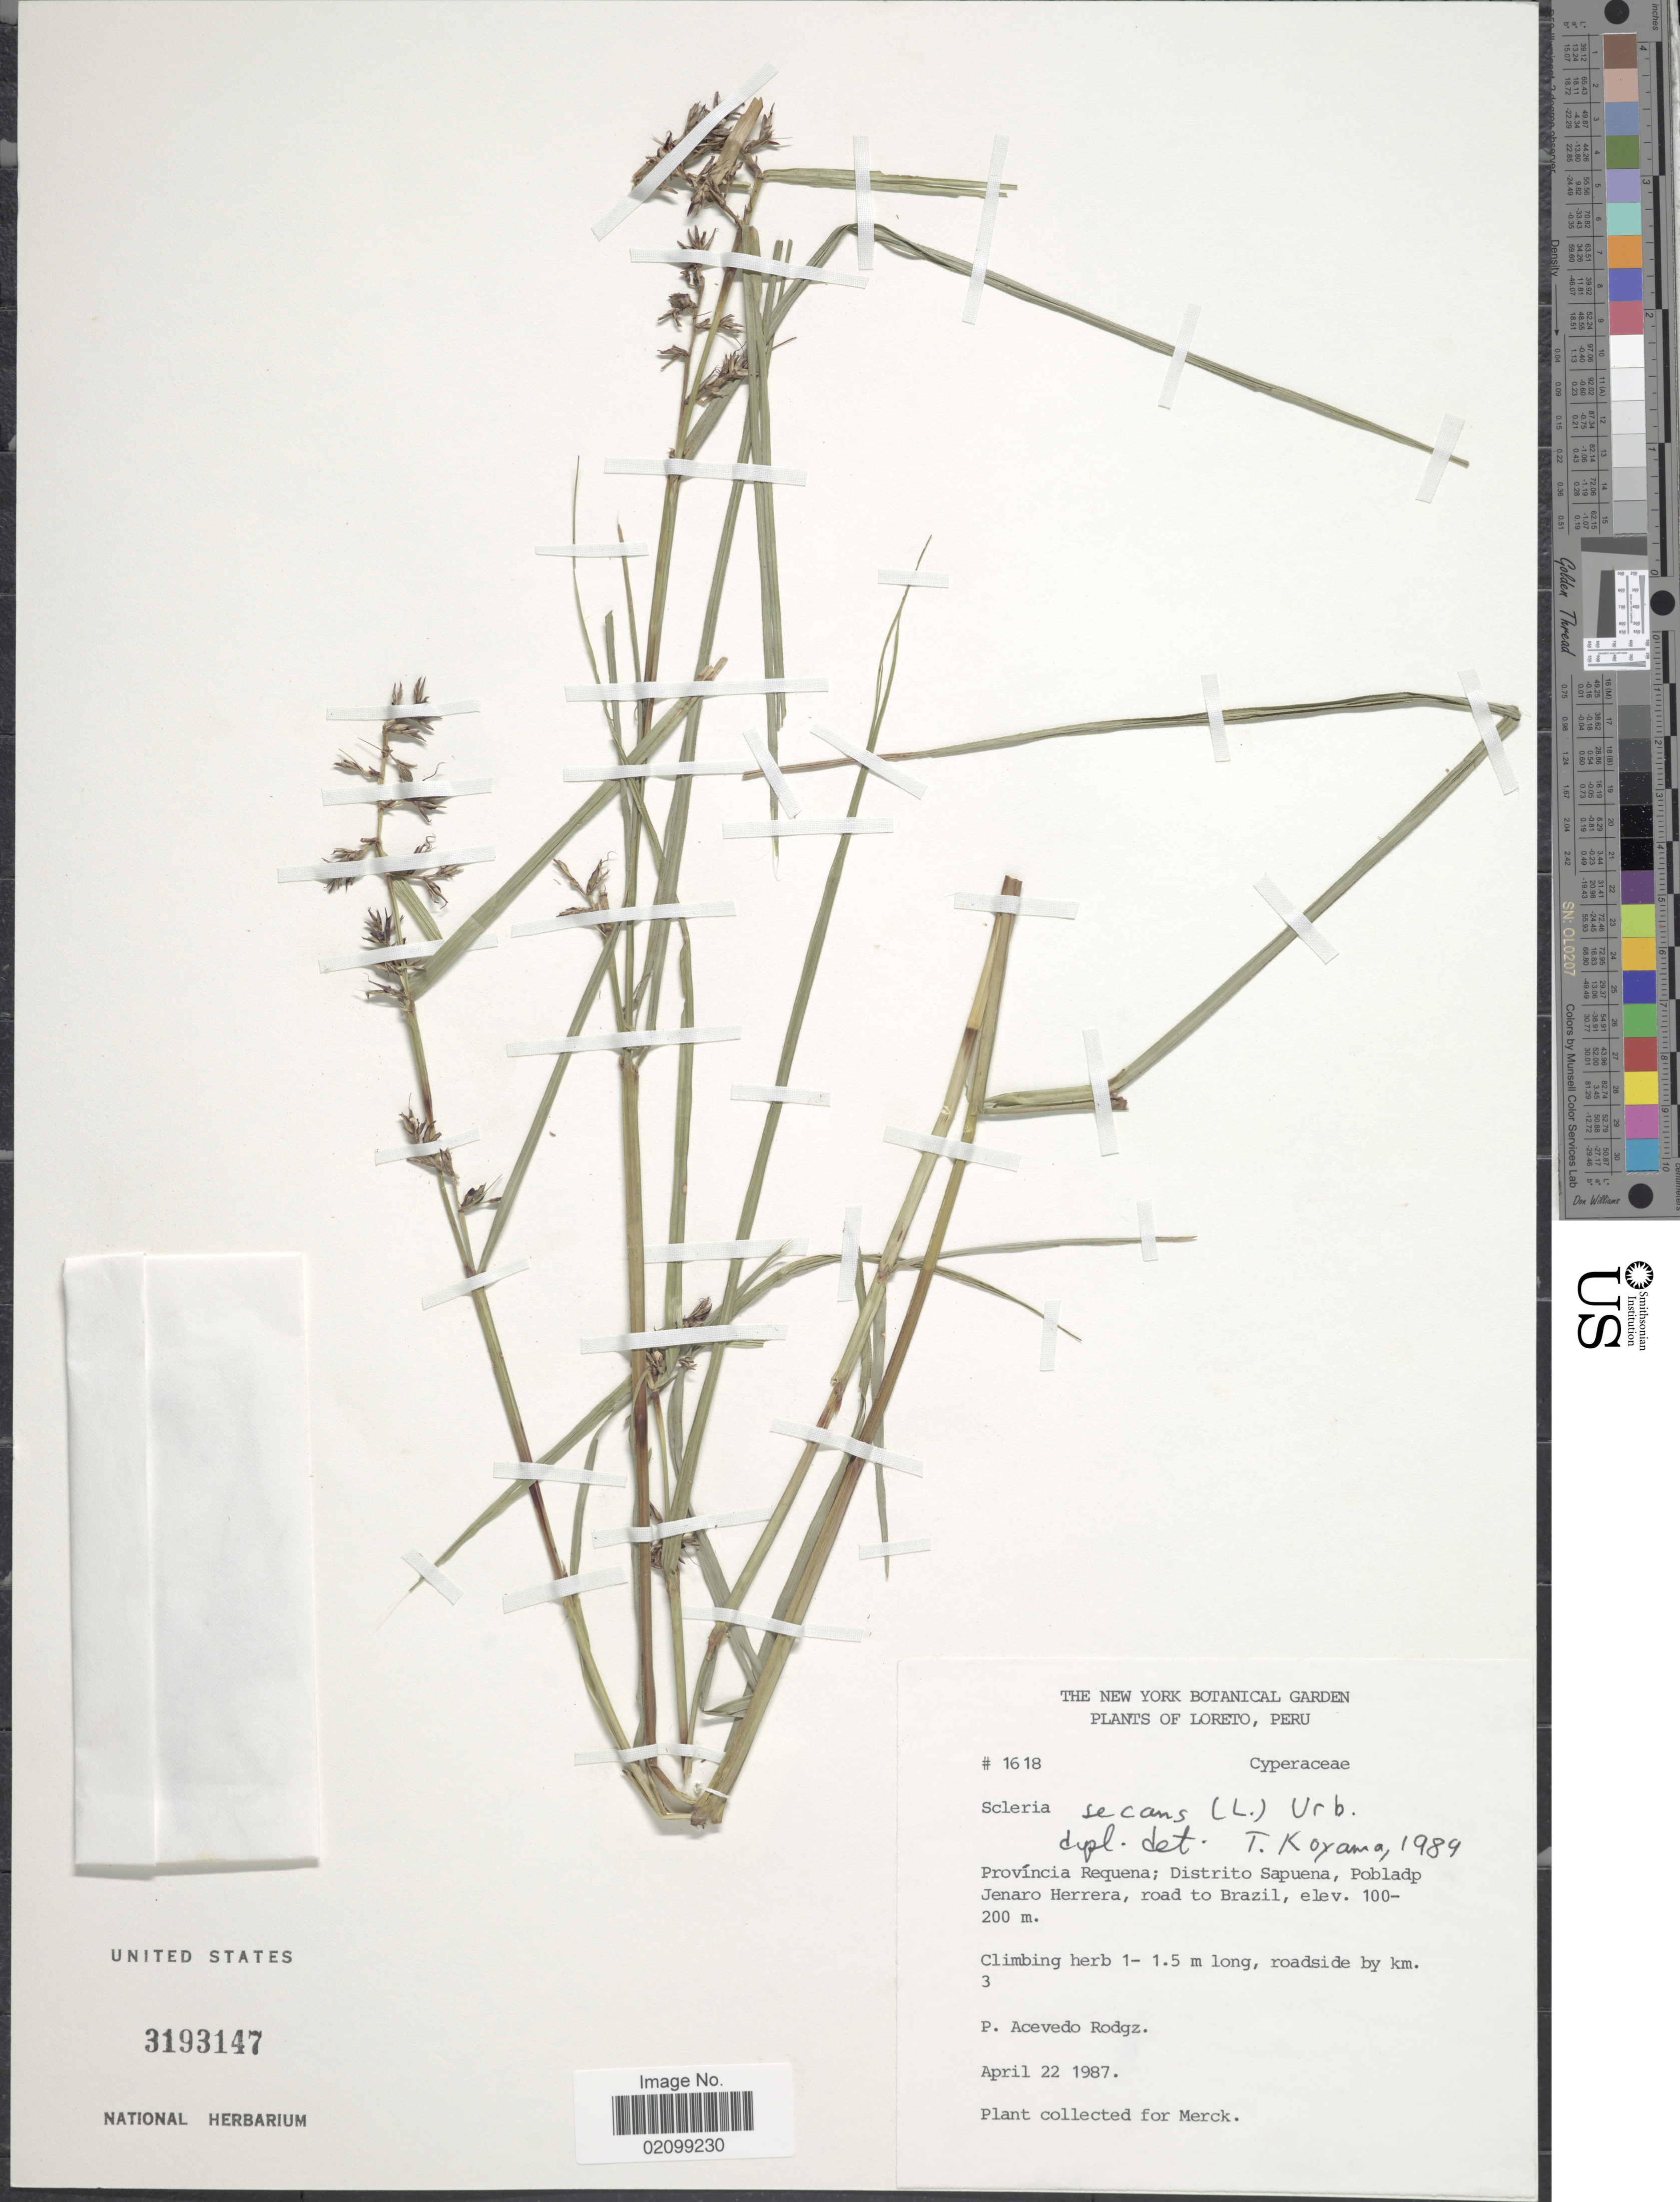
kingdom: Plantae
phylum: Tracheophyta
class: Liliopsida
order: Poales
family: Cyperaceae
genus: Scleria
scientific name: Scleria secans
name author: (L.) Urb.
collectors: P. Acevedo-Rodr.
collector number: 1618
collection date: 1987-04-22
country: Peru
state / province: Loreto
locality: Provincia Requena; Distrito Sapuena, Pobladp Jenaro Herrera, road to Brazil.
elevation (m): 100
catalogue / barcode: US 3193147